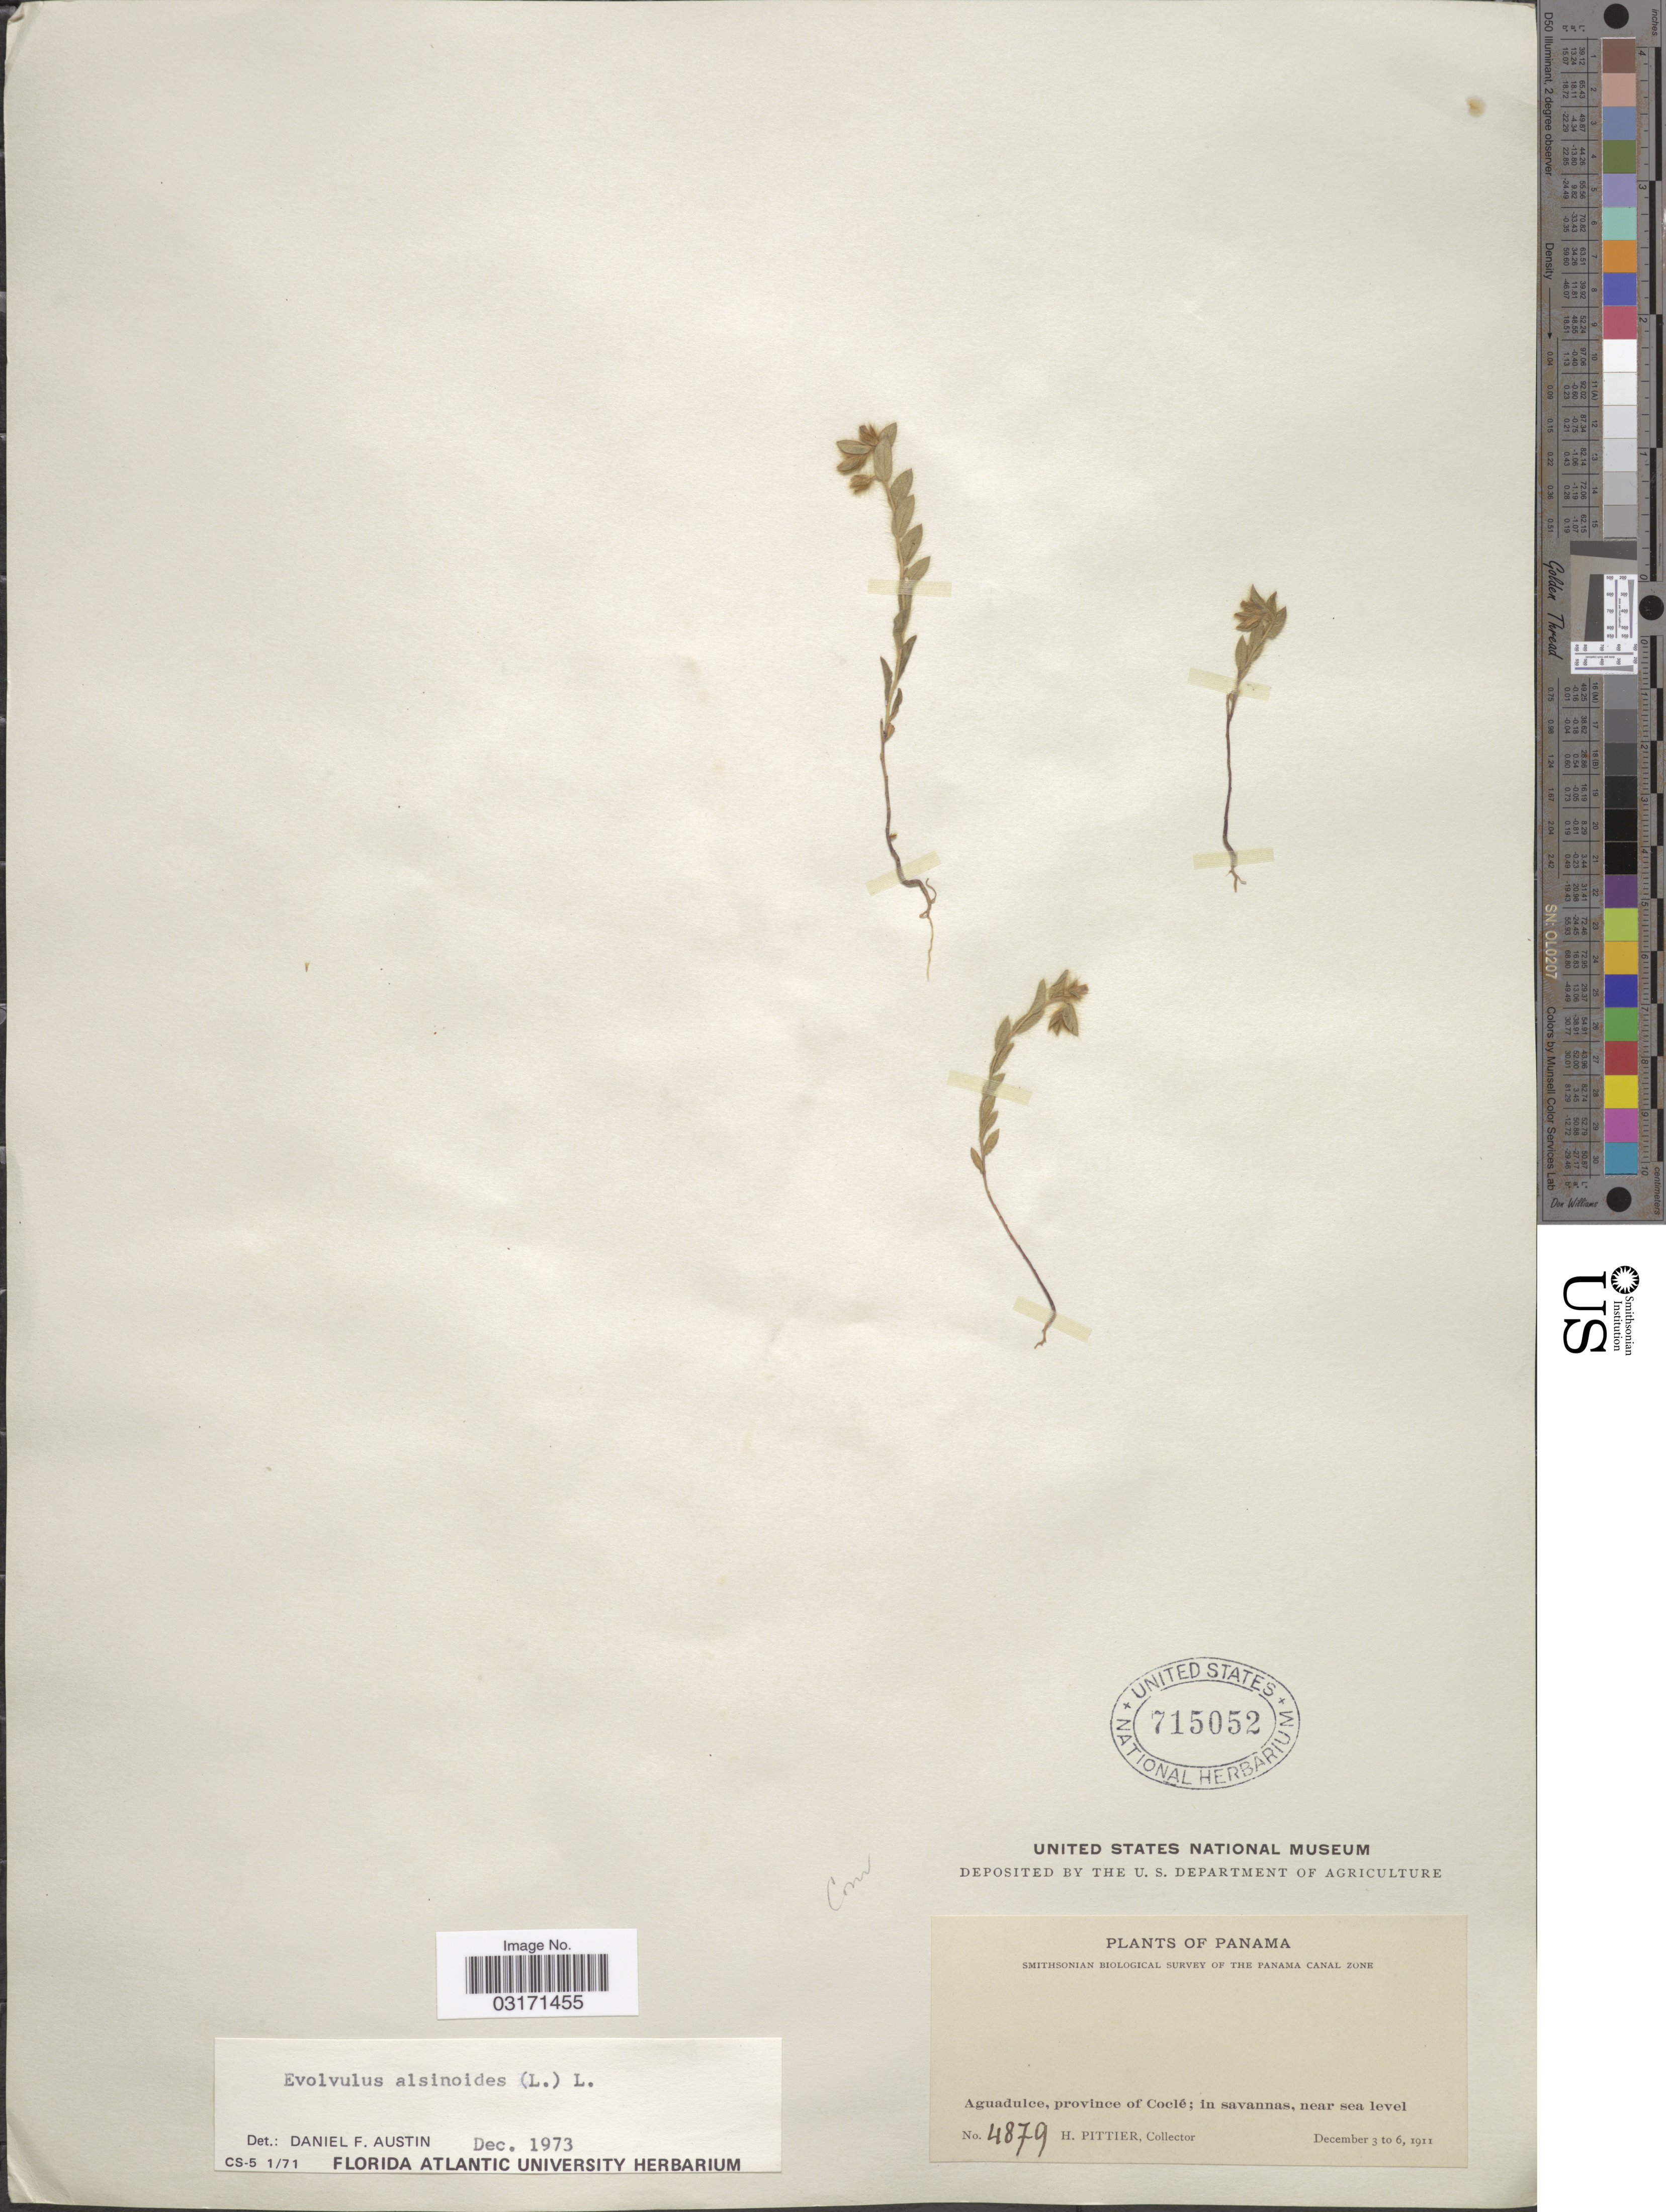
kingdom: Plantae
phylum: Tracheophyta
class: Magnoliopsida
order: Solanales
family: Convolvulaceae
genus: Evolvulus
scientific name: Evolvulus alsinoides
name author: (L.) L.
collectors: H. F. Pittier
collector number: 4879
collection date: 1911-12-03/1911-12-06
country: Panama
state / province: Coclé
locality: The Panama Canal Zone, Aguadulce, province of Coclé; in savannas.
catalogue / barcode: US 715052